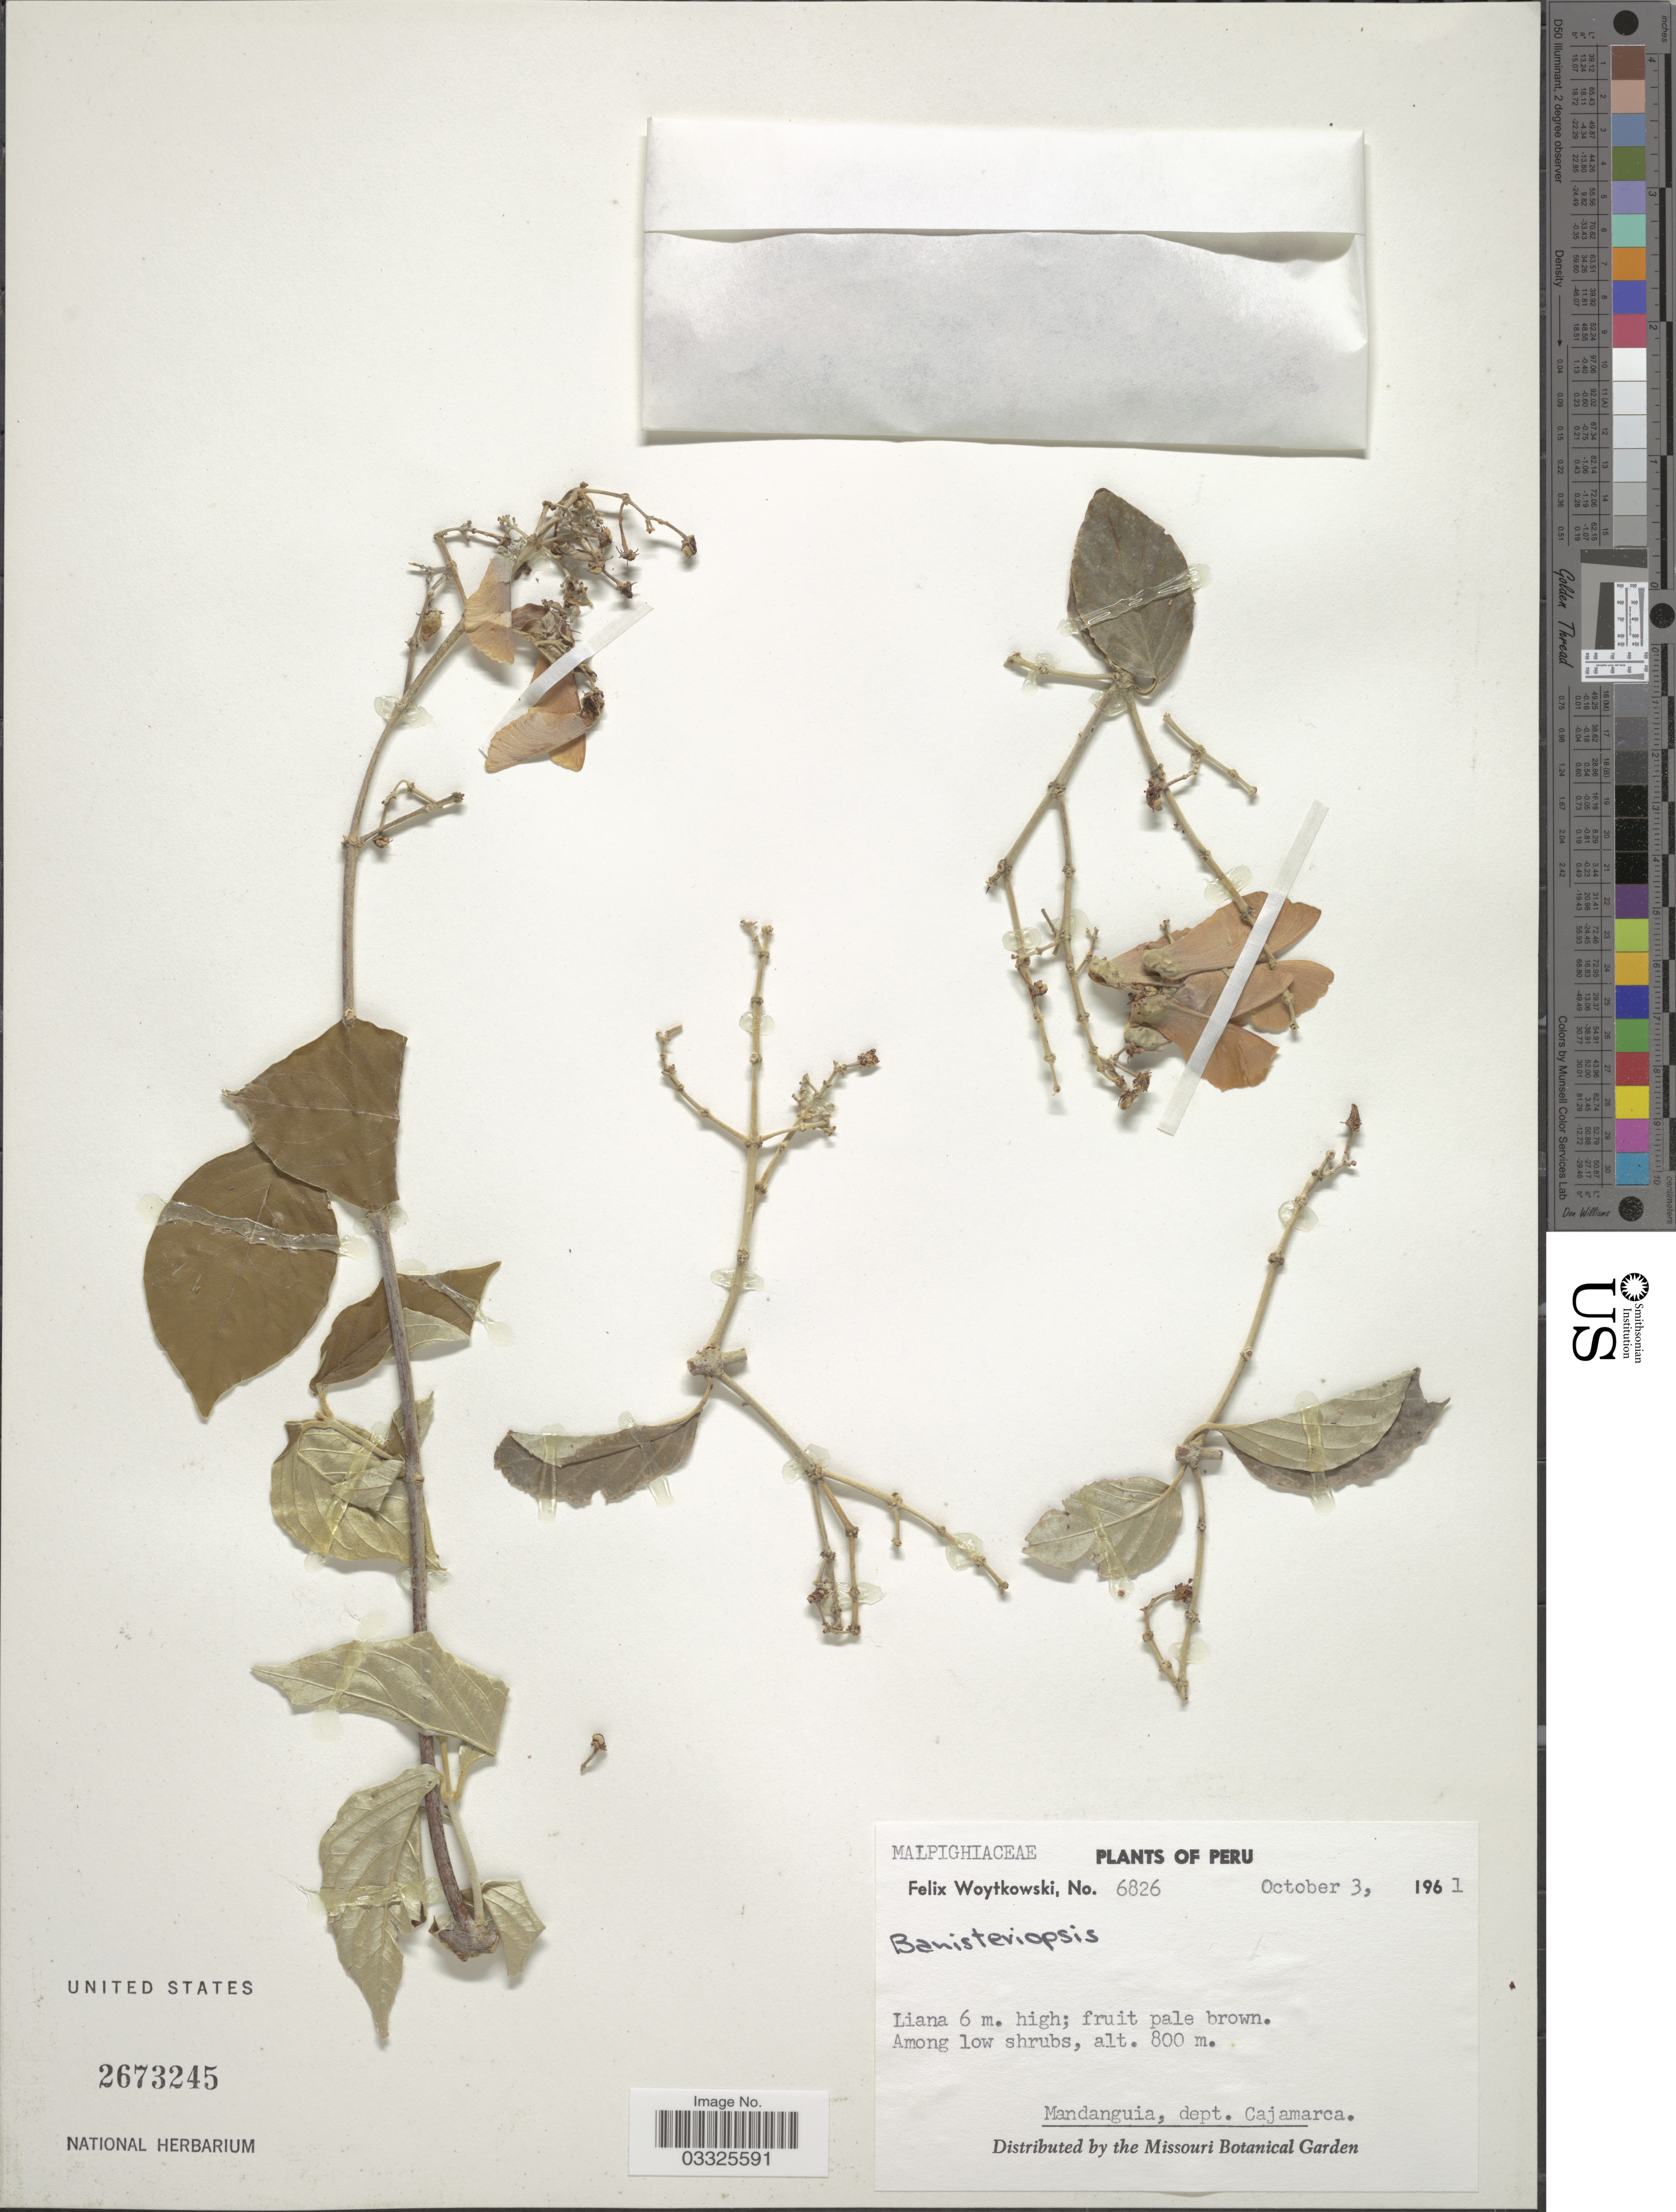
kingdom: Plantae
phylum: Tracheophyta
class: Magnoliopsida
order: Malpighiales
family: Malpighiaceae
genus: Banisteriopsis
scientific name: Banisteriopsis sp.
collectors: F. Woytkowski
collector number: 6826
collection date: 1961-10-03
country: Peru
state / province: Cajamarca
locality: Mandanguia, dept. Cajamarca.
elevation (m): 800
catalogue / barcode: US 2673245